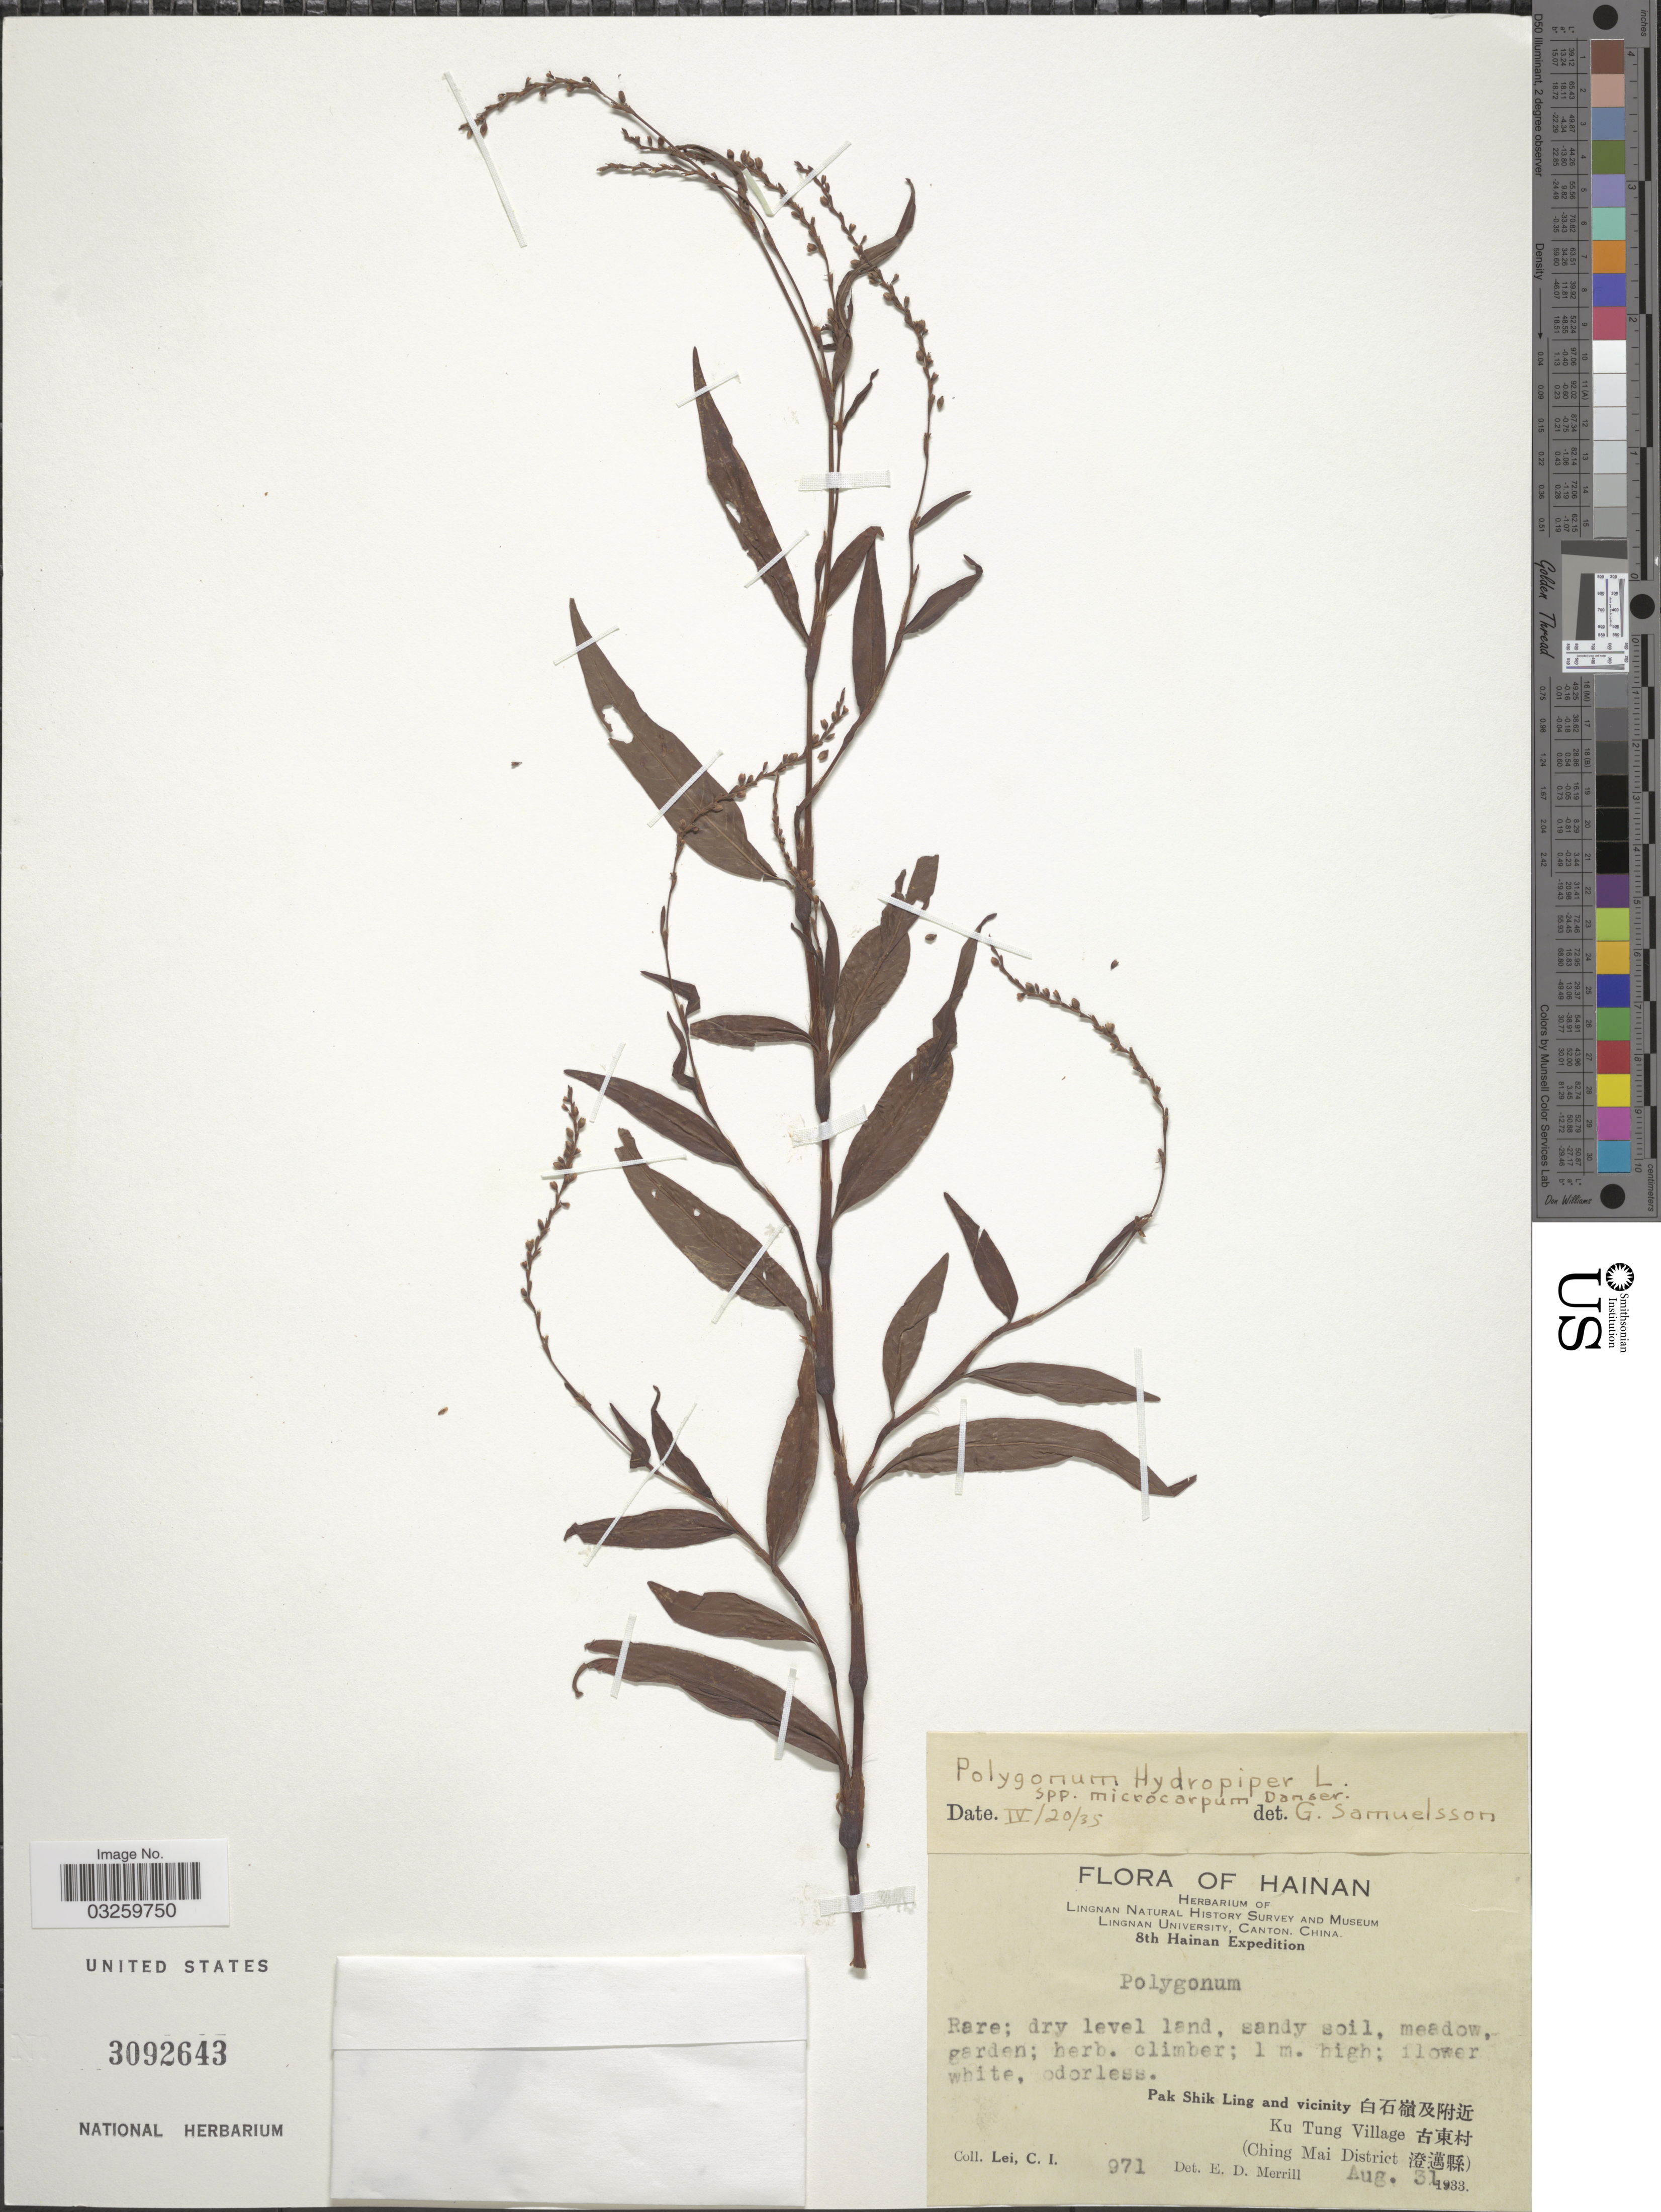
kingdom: Plantae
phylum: Tracheophyta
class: Magnoliopsida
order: Caryophyllales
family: Polygonaceae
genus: Polygonum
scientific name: Polygonum sp.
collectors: C. I. Lei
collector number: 971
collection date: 1933-08-31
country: China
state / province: Hainan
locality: Pak Shik Ling and vicinity X. Ku Tung Village X. (Ching Mai District X).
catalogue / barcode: US 3092643